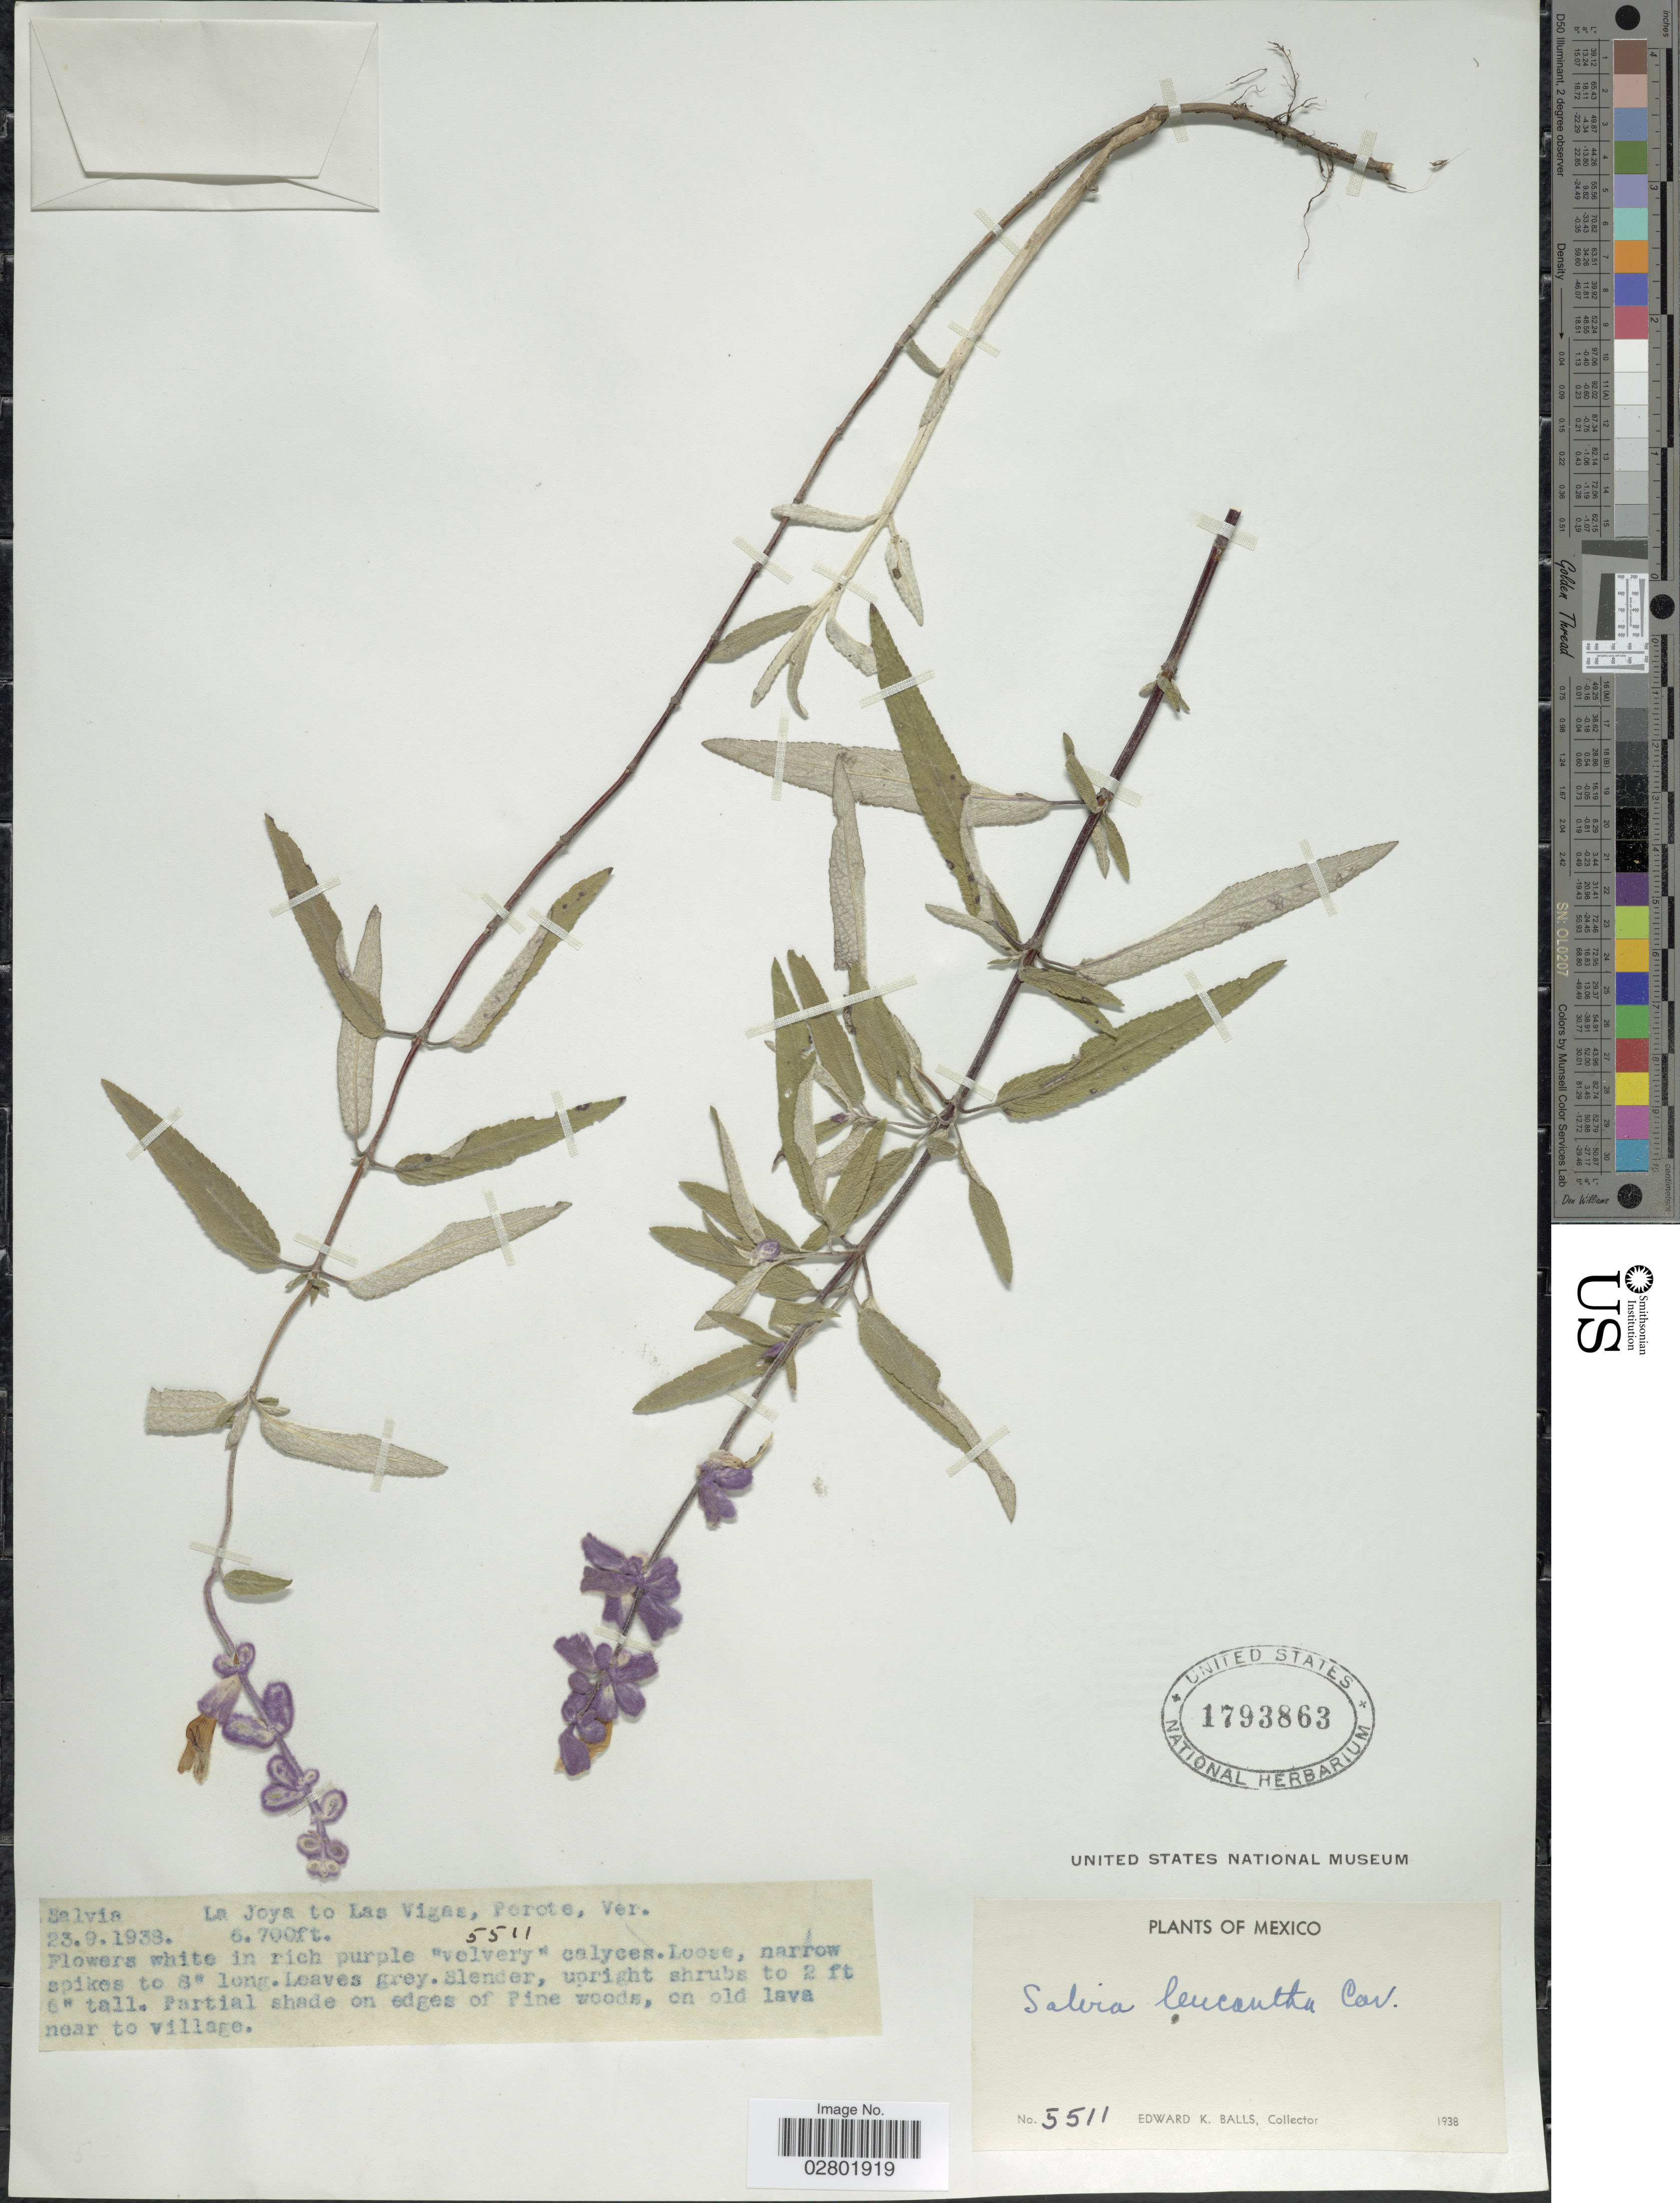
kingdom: Plantae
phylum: Tracheophyta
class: Magnoliopsida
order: Lamiales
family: Lamiaceae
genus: Salvia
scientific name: Salvia leucantha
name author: Cav.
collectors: E. K. Balls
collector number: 5511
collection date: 1938-09-23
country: Mexico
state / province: Veracruz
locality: La Joya to Las Vigas, Perote.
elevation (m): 2042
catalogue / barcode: US 1793863